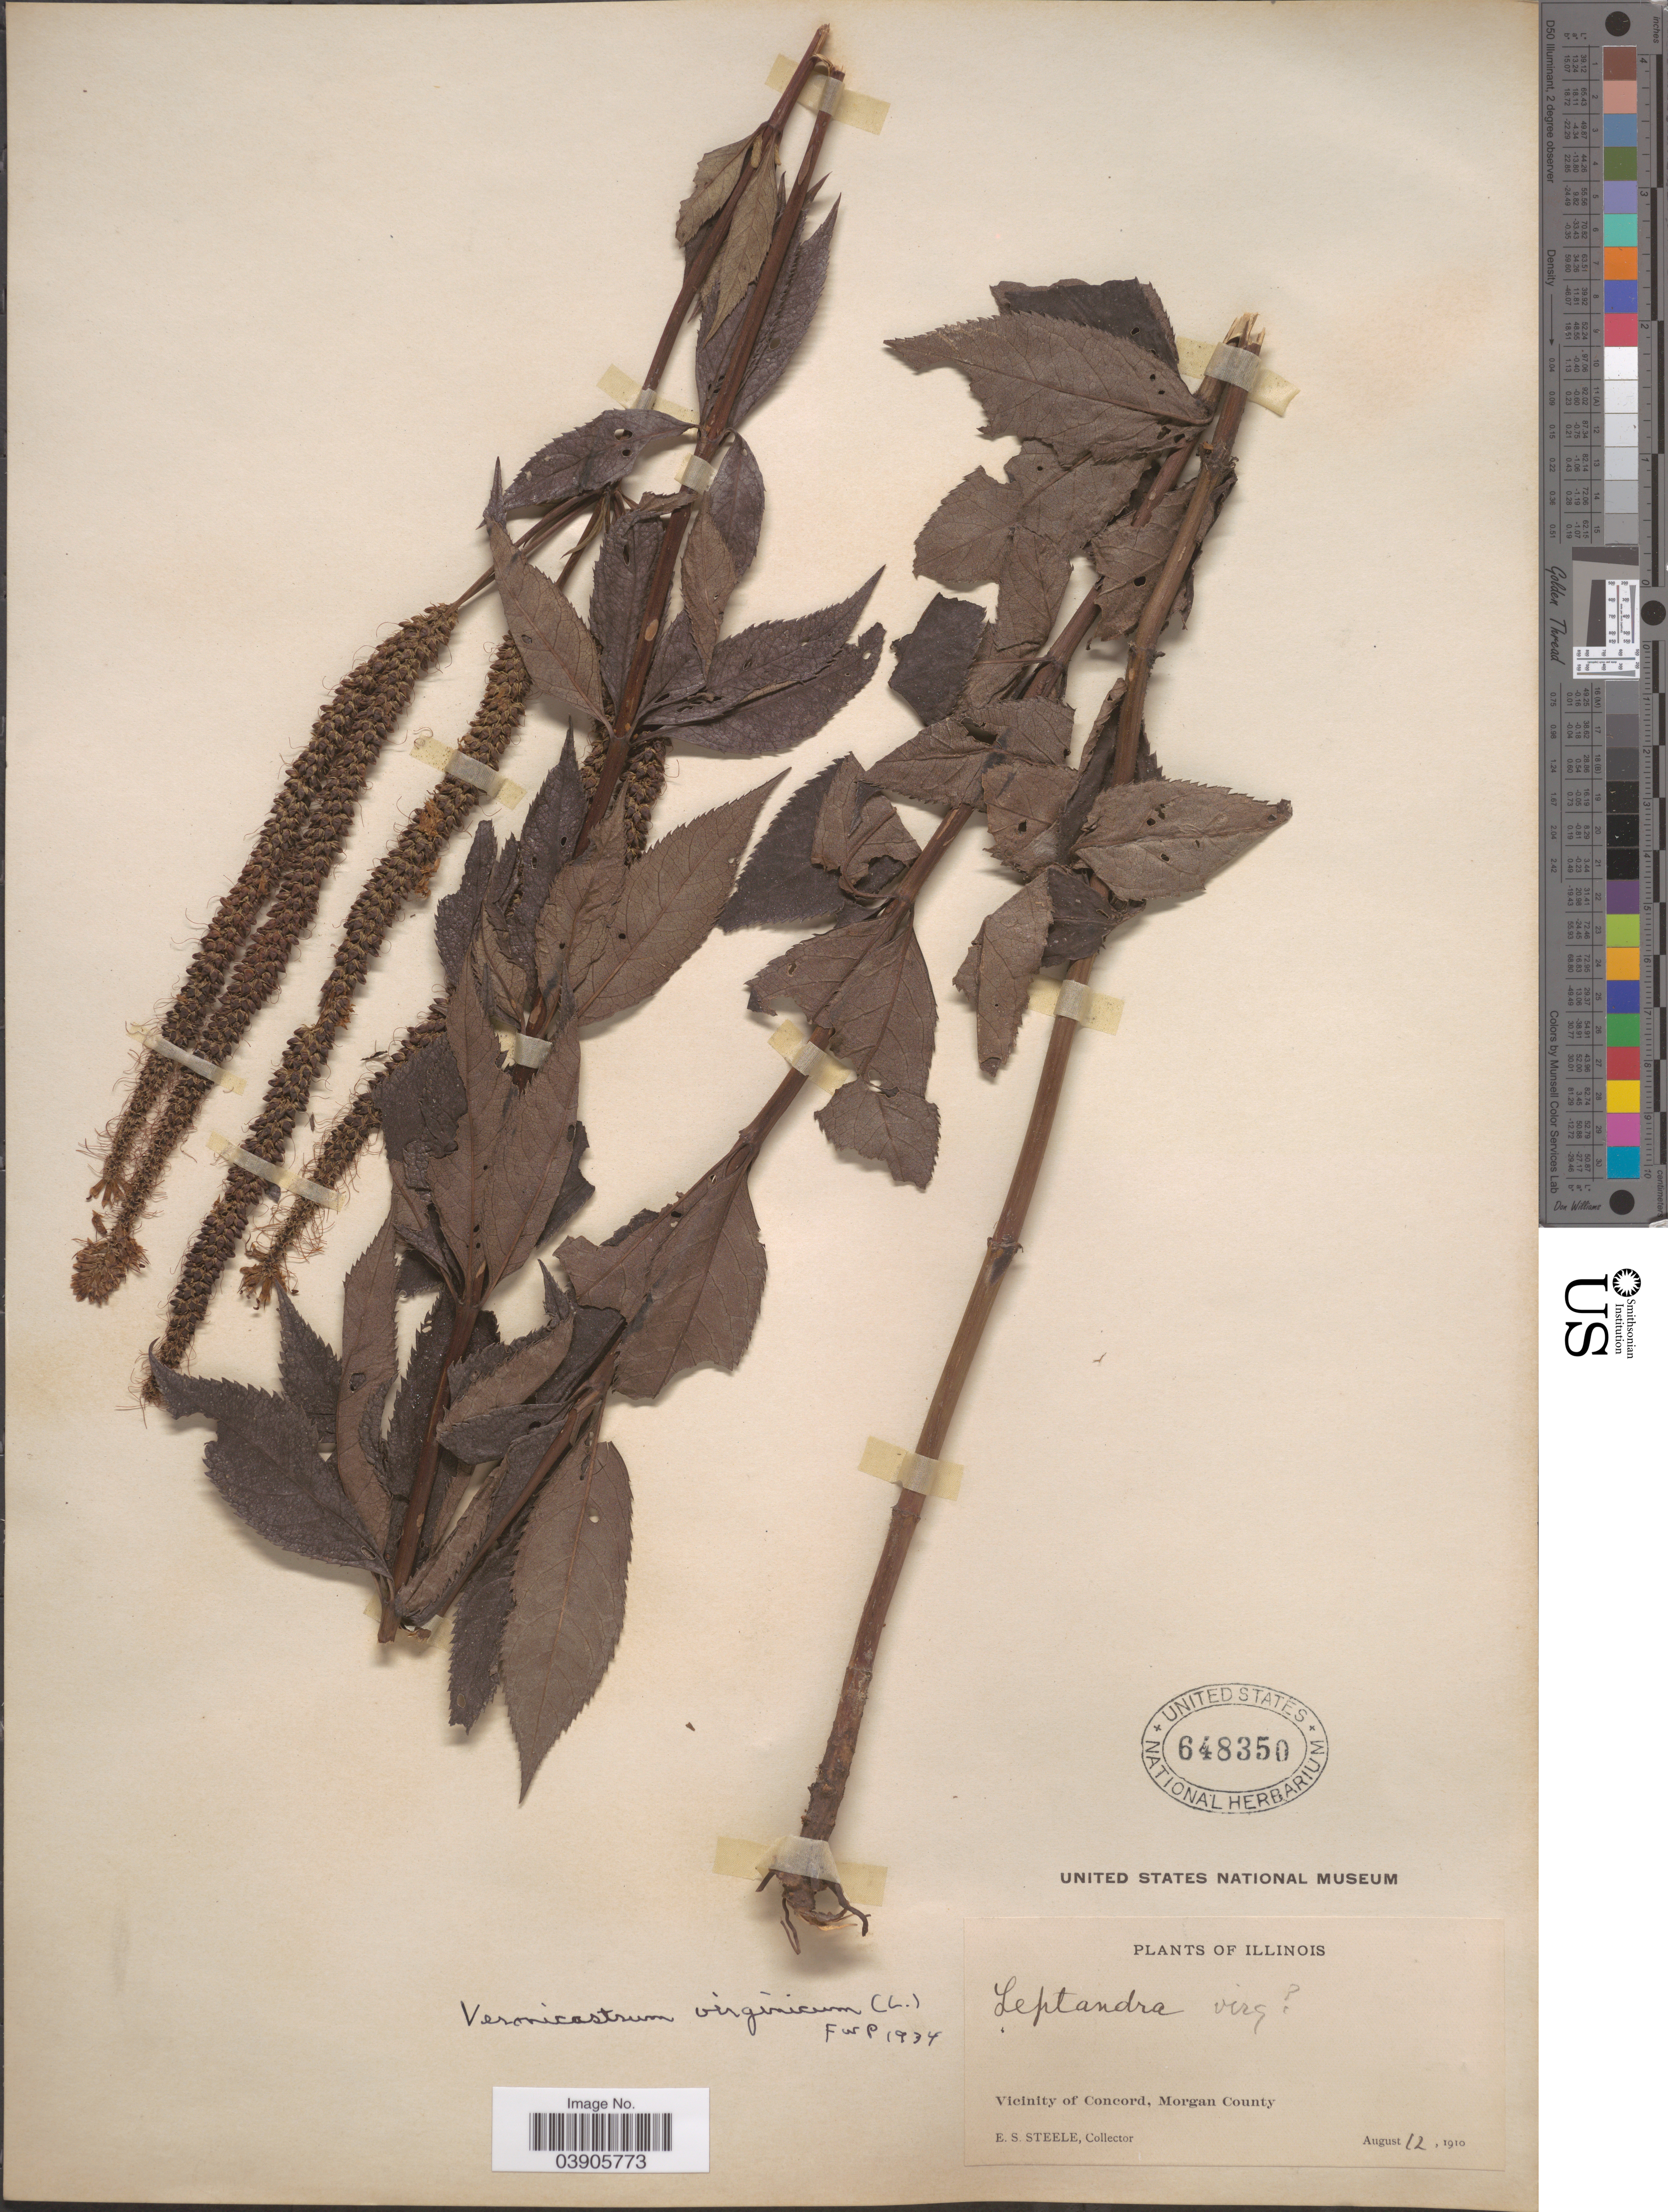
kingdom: Plantae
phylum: Tracheophyta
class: Magnoliopsida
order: Lamiales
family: Plantaginaceae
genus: Veronicastrum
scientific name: Veronicastrum virginicum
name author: (L.) Farw.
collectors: E. Steele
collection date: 1910-08-12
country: United States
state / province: Illinois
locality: Vicinity of Concord, Morgan County.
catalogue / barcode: US 648350